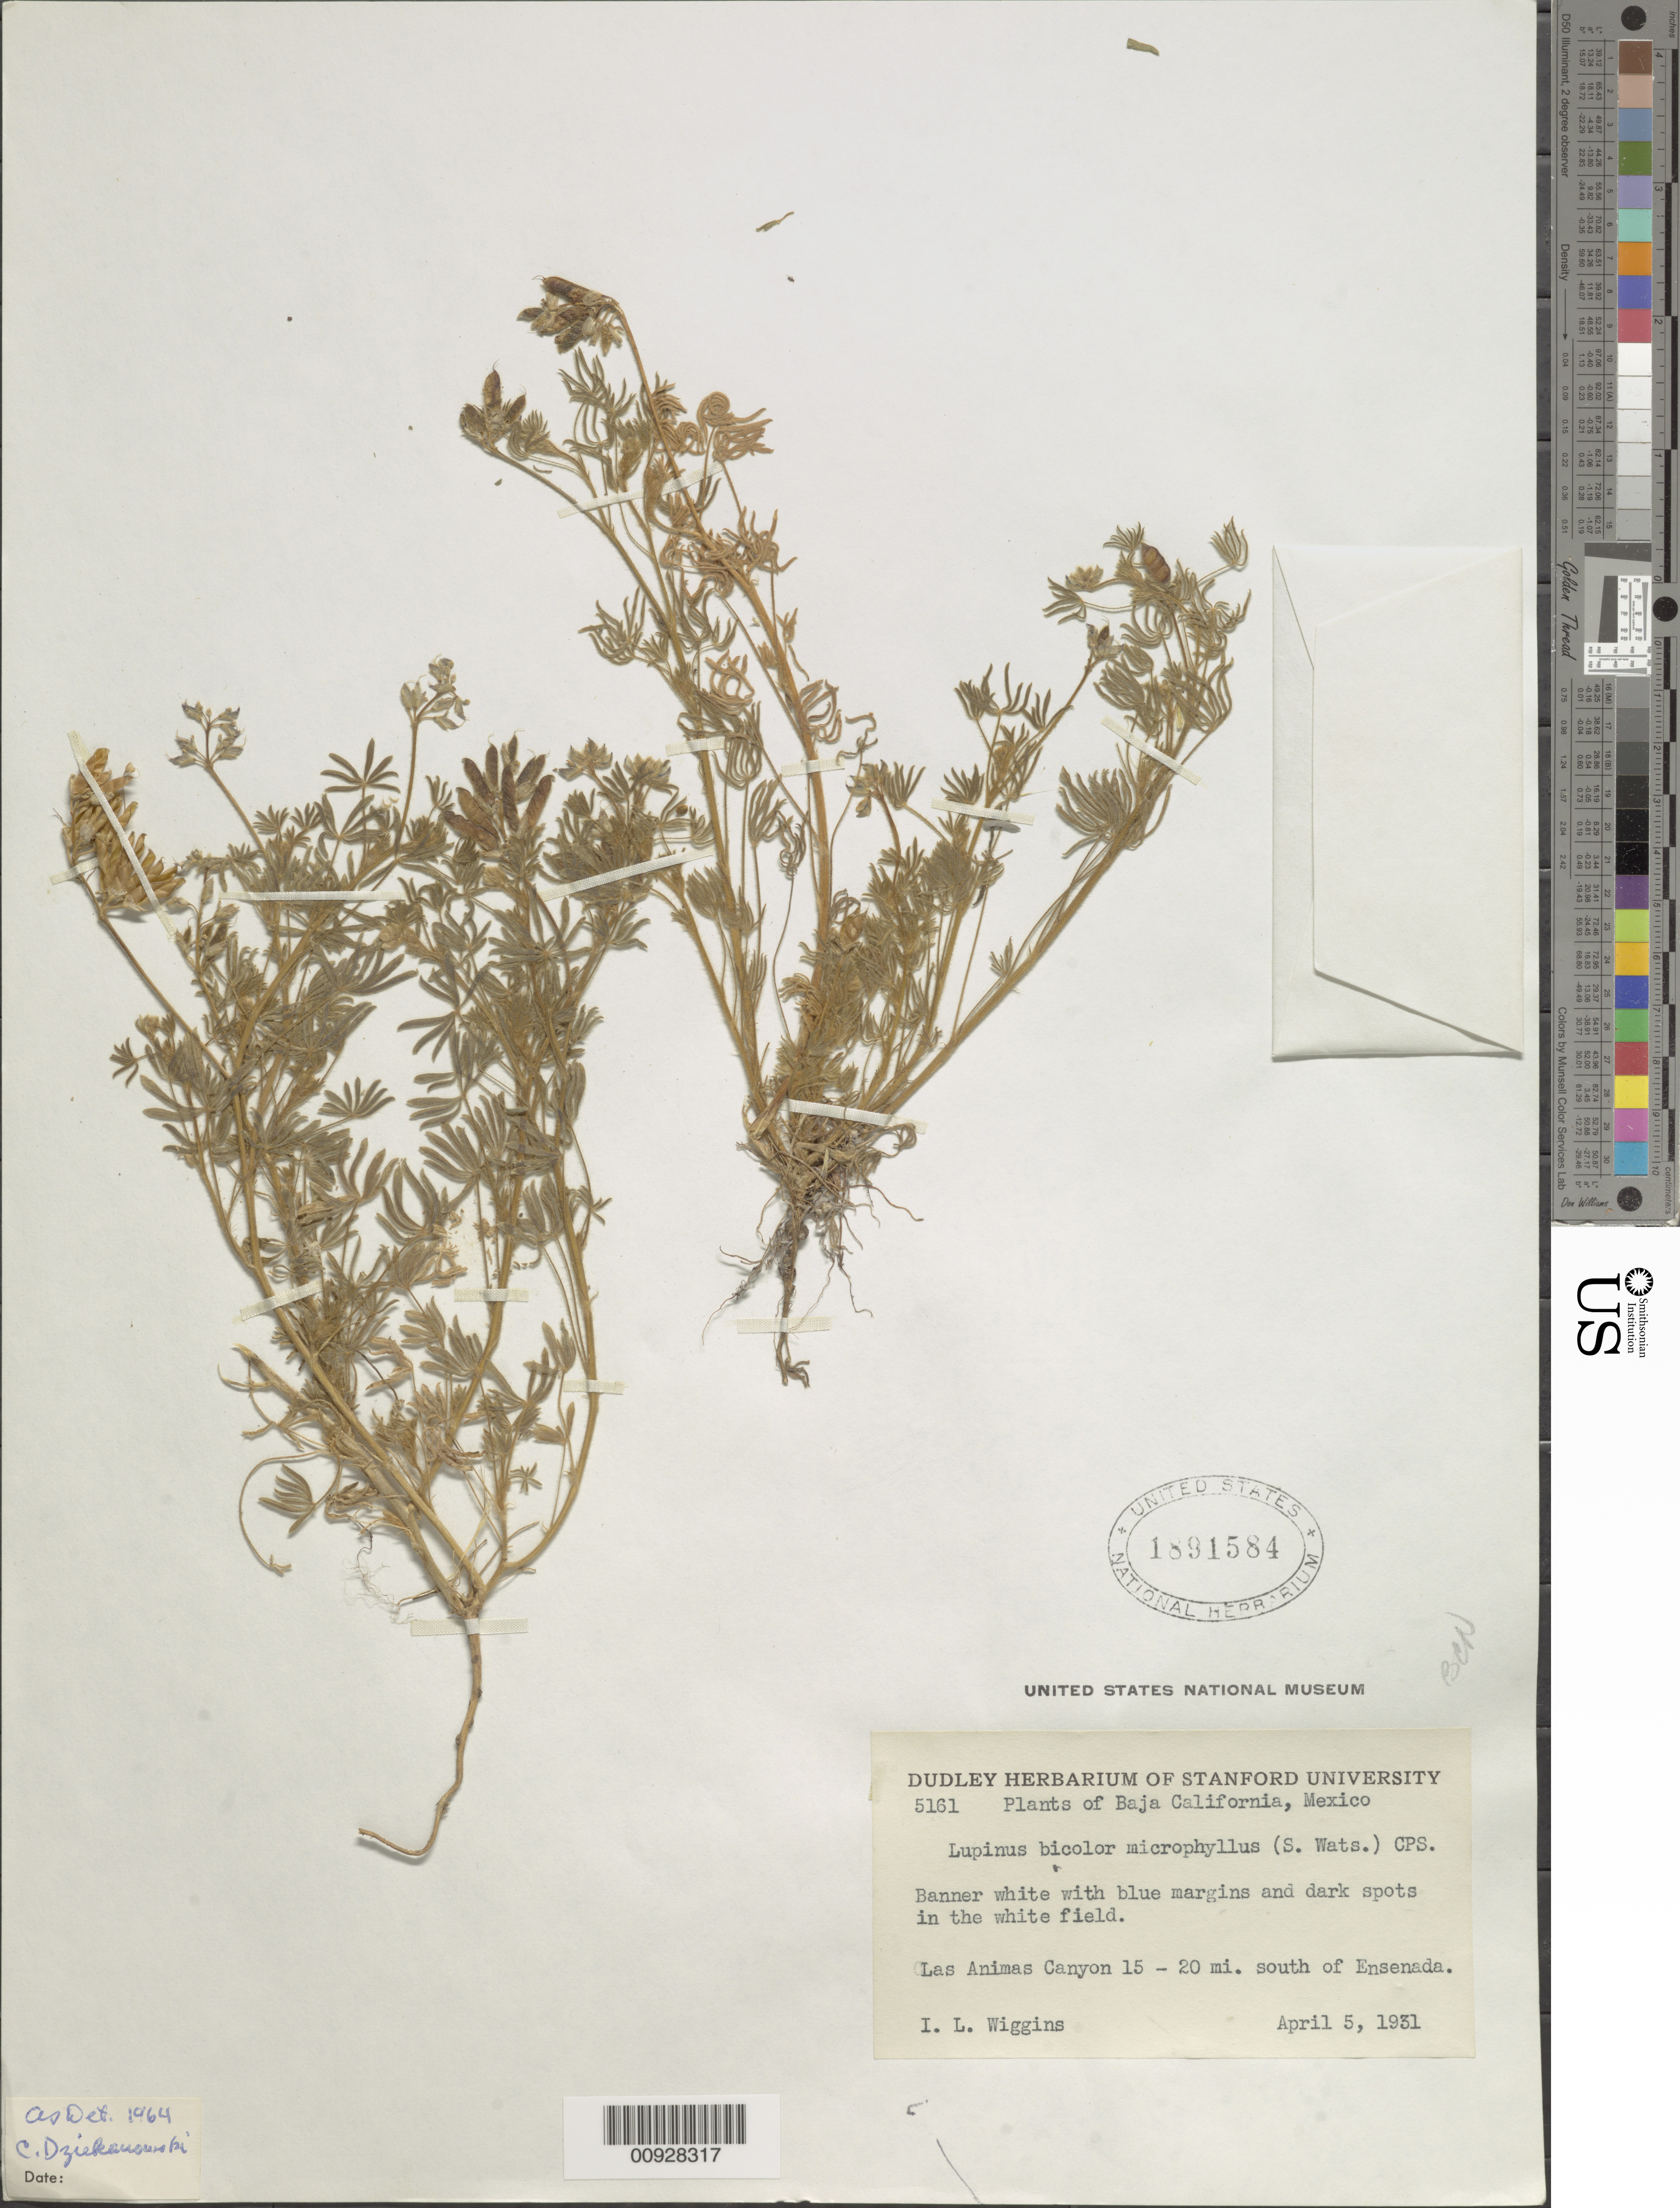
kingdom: Plantae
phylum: Tracheophyta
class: Magnoliopsida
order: Fabales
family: Fabaceae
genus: Lupinus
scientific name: Lupinus bicolor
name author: Lindl.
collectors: I. L. Wiggins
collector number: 5161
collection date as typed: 05 Apr 1931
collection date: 1931-04-05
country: Mexico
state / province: Baja California Norte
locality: Las Animas Canyon 15-20 mi. south of Ensenada.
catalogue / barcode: US 1891584